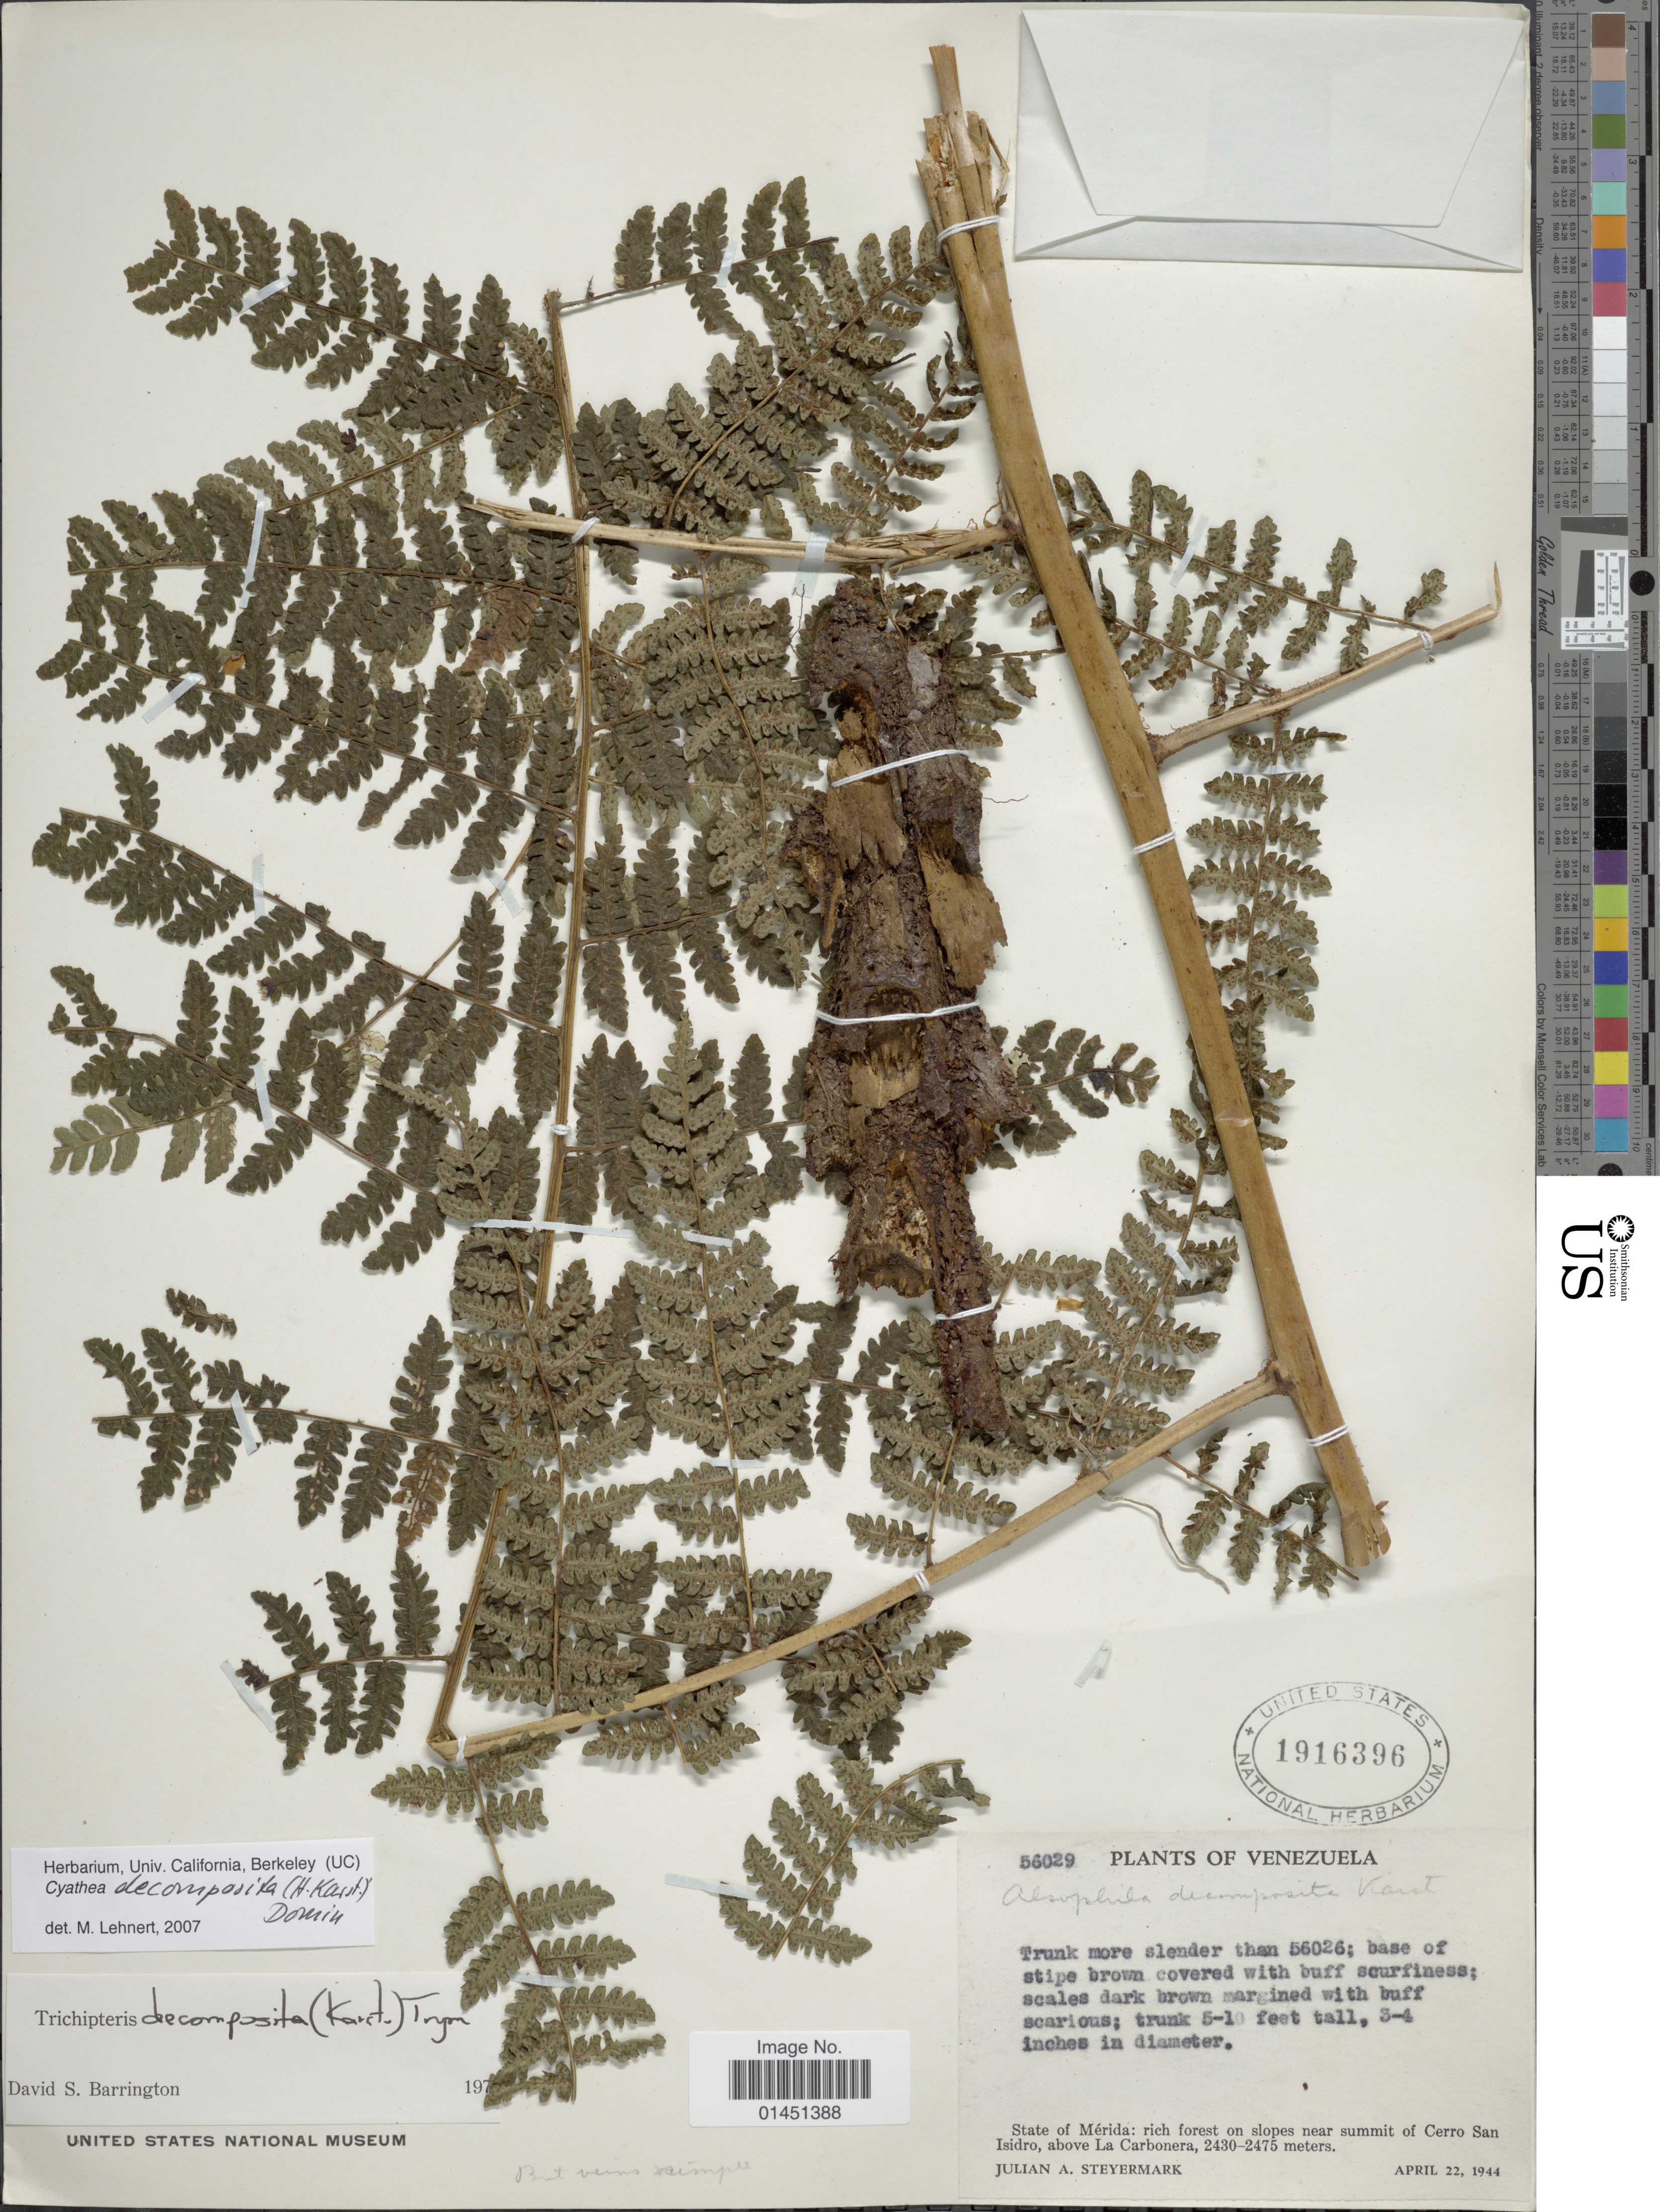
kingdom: Plantae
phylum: Tracheophyta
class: Polypodiopsida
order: Cyatheales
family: Cyatheaceae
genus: Cyathea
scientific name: Cyathea decomposita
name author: (H. Karst.) Domin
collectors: J. Steyermark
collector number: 56029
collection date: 1944-04-22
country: Venezuela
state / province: Mérida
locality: Rich forest on slopes near summit of Cerro San Isidro, above La Carbonera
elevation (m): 2430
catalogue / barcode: US 1916396